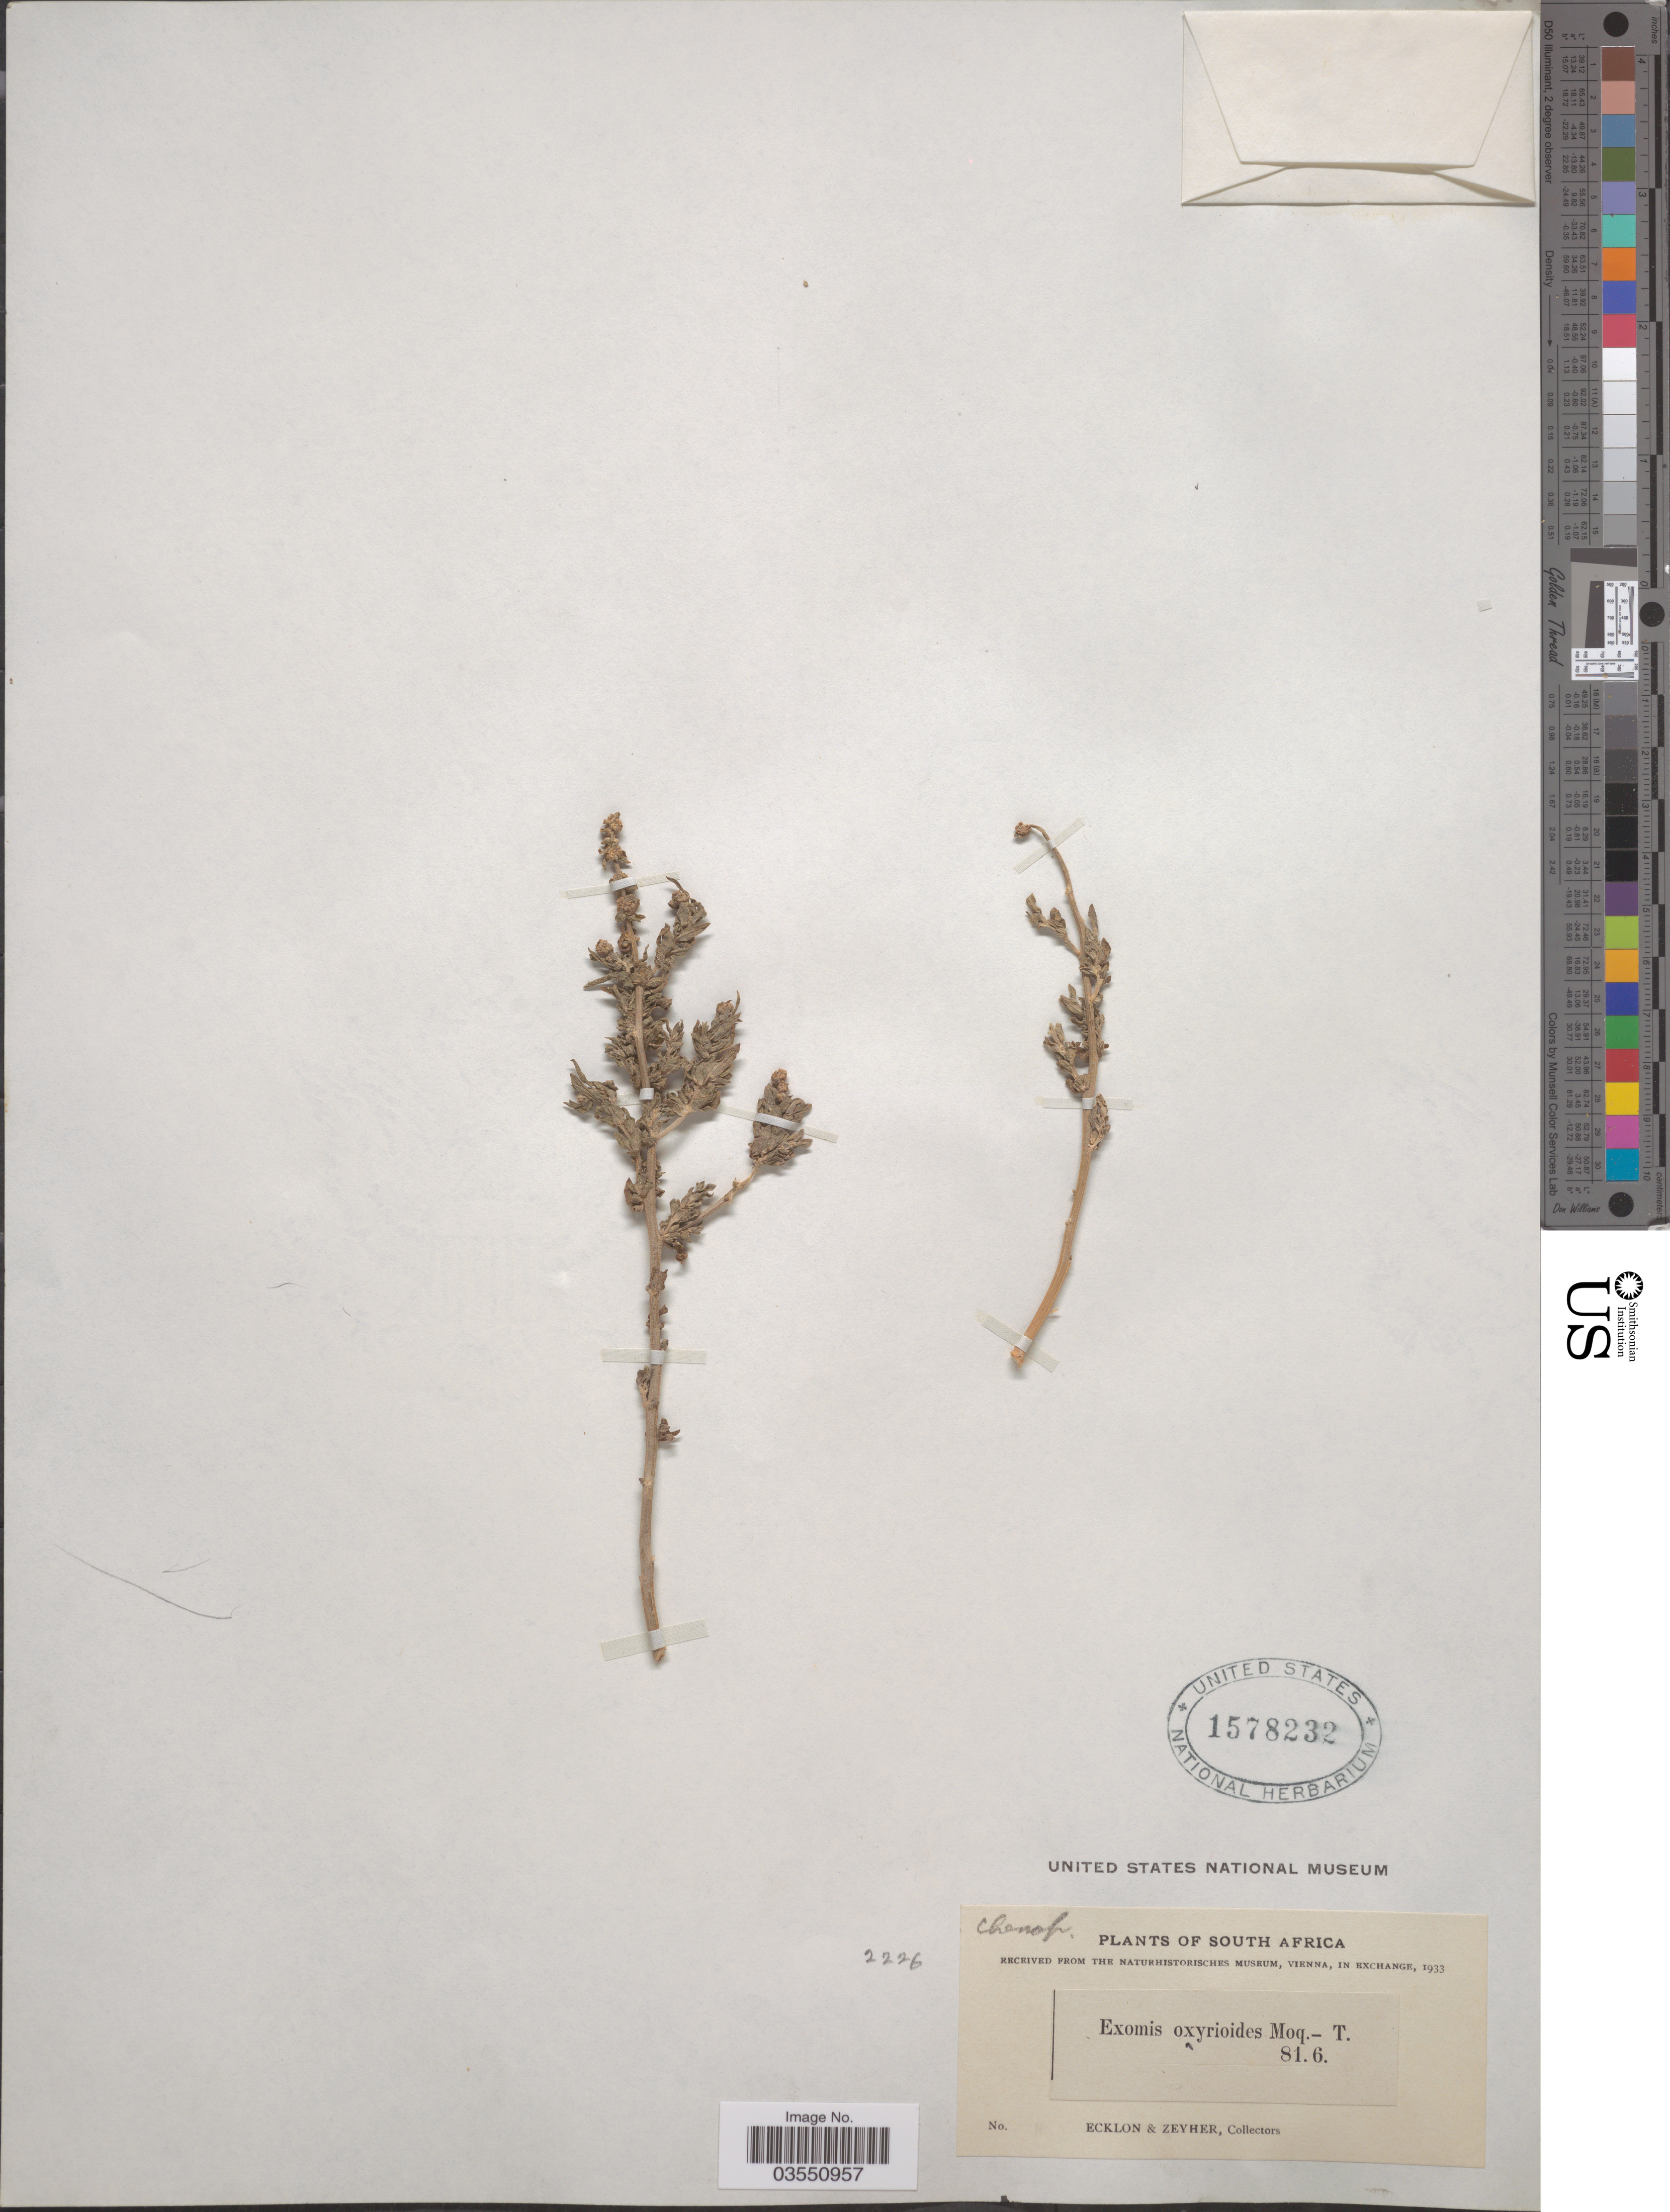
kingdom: Plantae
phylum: Tracheophyta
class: Magnoliopsida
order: Caryophyllales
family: Amaranthaceae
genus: Exomis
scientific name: Exomis oxyrioides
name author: Fenzl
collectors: -. Ecklon & -. Zeyher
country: South Africa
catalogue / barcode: US 1578232